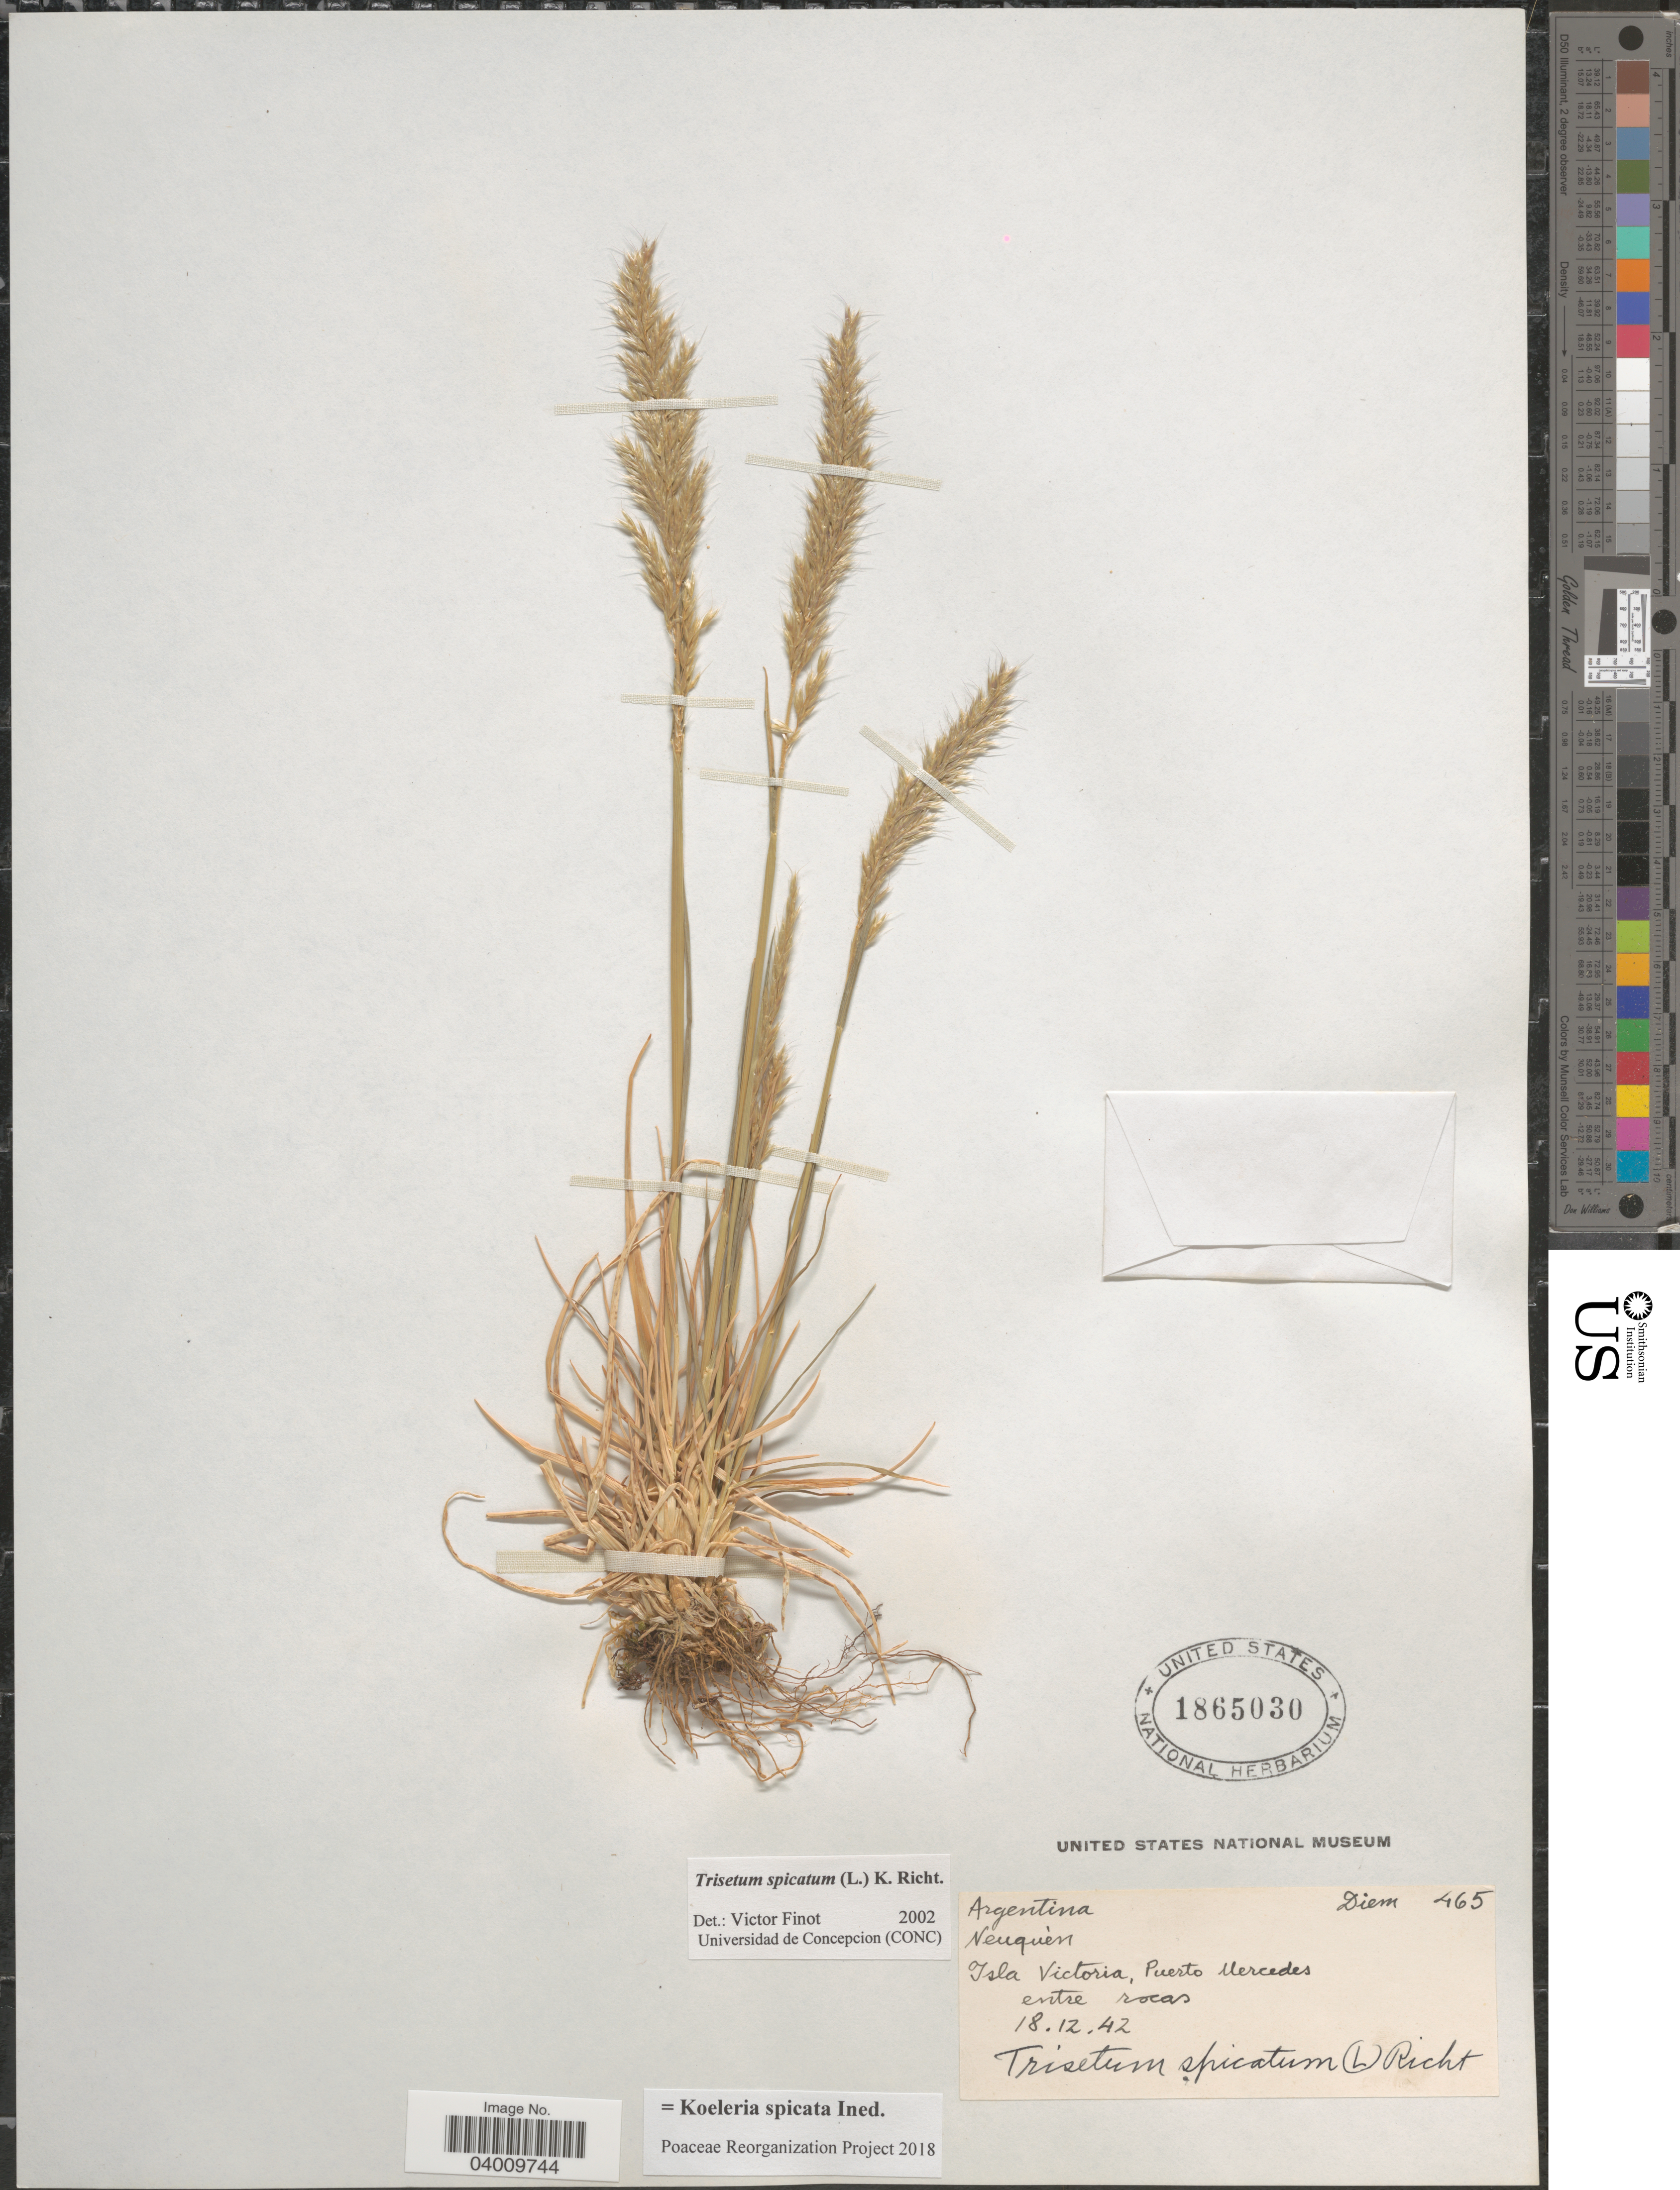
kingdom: Plantae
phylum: Tracheophyta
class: Liliopsida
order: Poales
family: Poaceae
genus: Koeleria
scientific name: Koeleria spicata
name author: (L.) Barberá et al.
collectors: Diem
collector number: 465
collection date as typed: Transcribed d/m/y: 18/12/42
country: Argentina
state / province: Neuquen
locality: Isla Victoria, Puerto Mercedes entre rocas.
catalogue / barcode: US 1865030